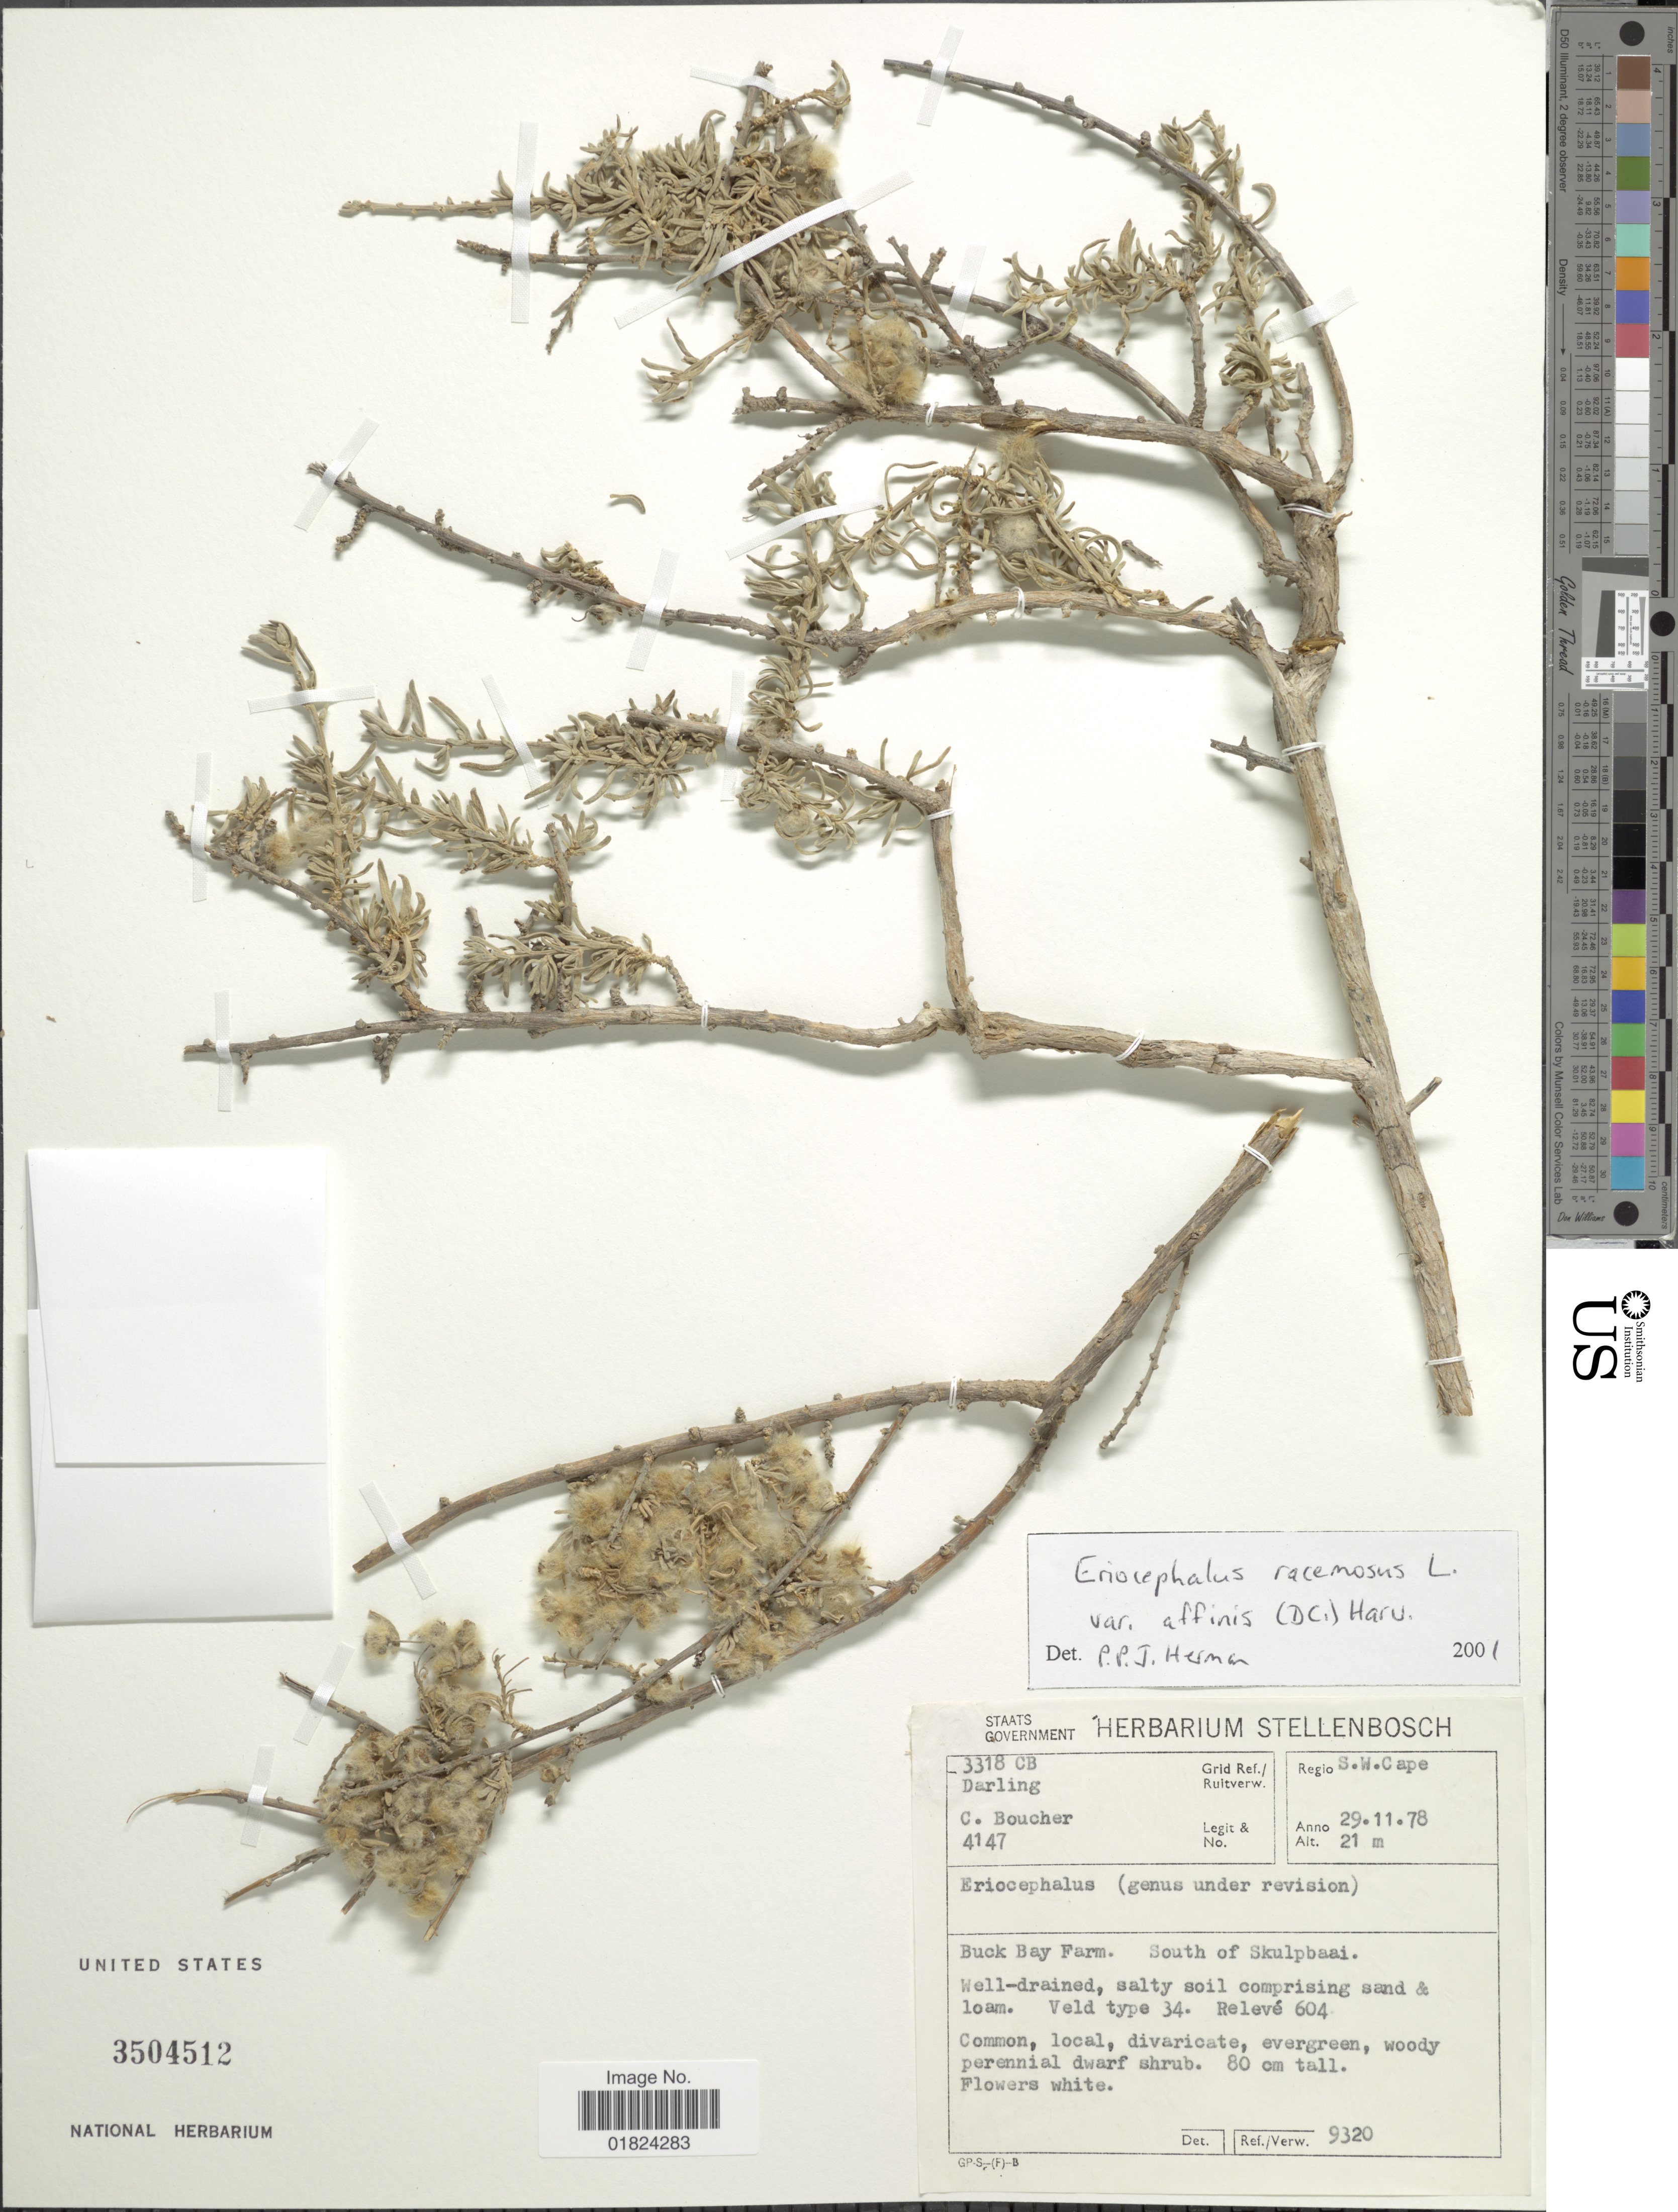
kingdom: Plantae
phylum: Tracheophyta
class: Magnoliopsida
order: Asterales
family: Asteraceae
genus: Eriocephalus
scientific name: Eriocephalus racemosus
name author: L.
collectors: C. Boucher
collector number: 4147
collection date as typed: Transcribed d/m/y: 29/11/78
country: South Africa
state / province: Western Cape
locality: Regio S.W. Cape, Buck Bay Farm, South of Skulpbaai, Veld type 43, Releve 604 [unsure placement].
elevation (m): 21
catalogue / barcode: US 3504512